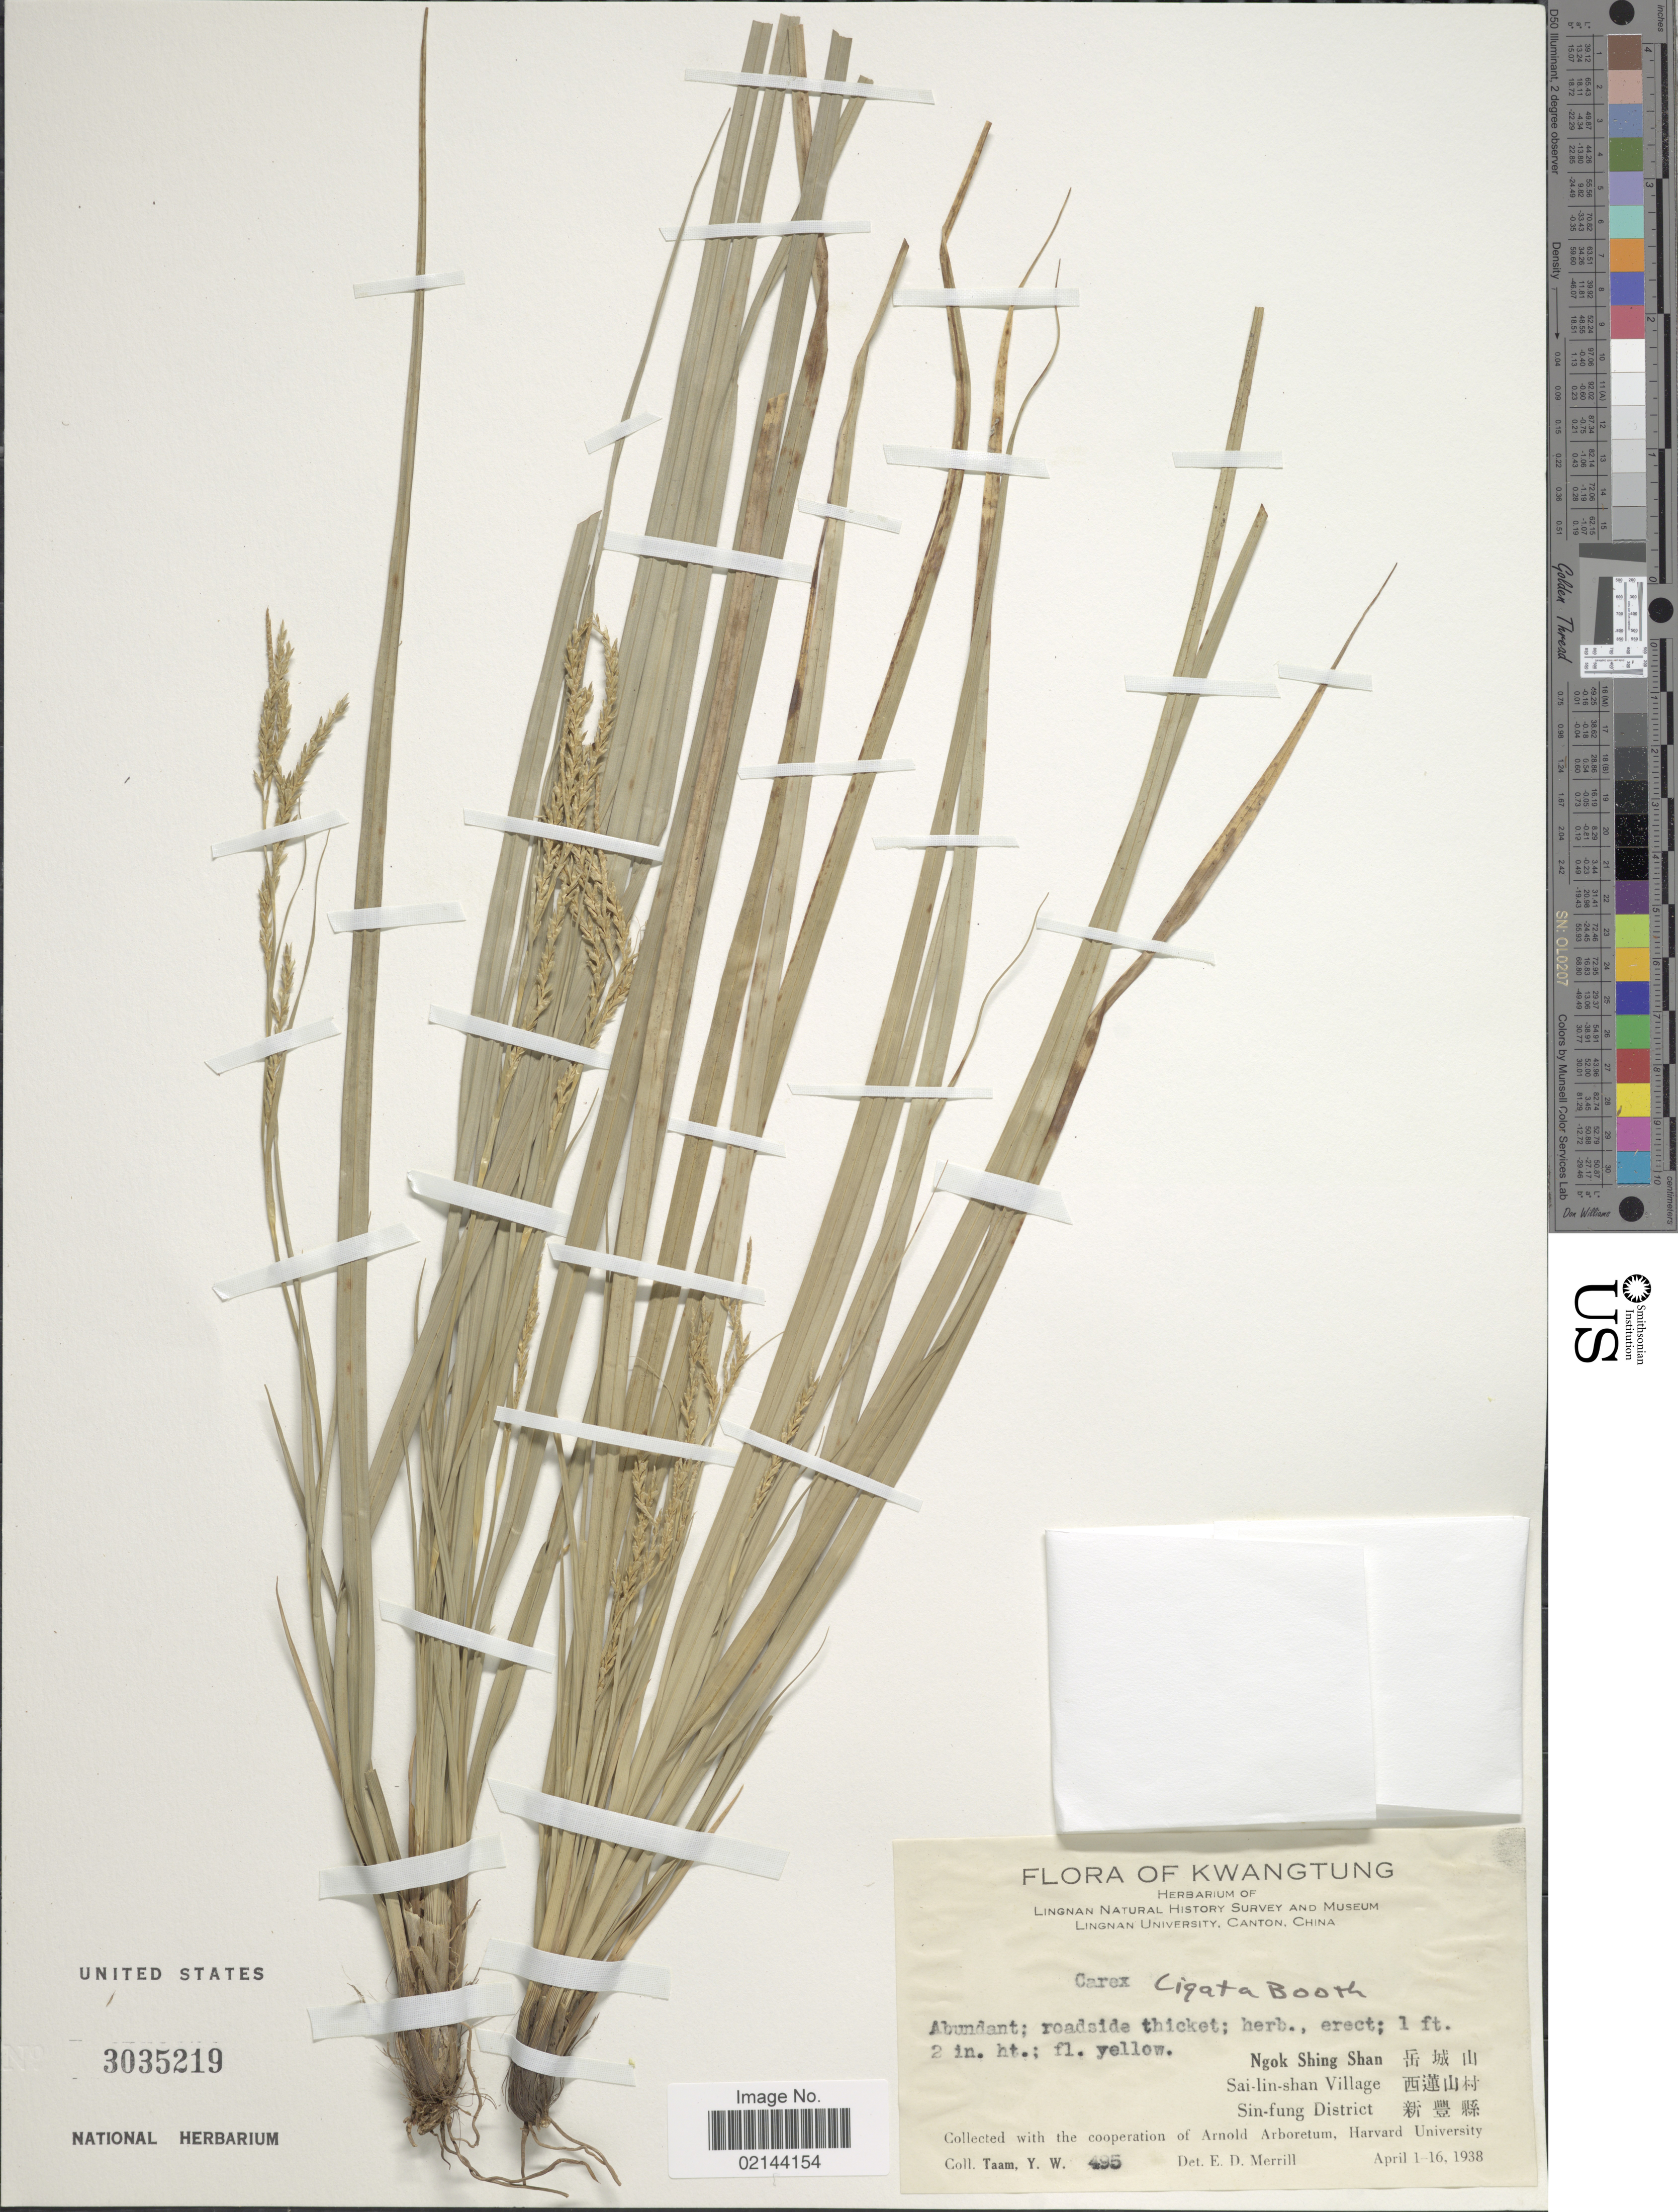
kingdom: Plantae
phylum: Tracheophyta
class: Liliopsida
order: Poales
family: Cyperaceae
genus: Carex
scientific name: Carex ligata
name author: Boott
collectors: Y. W. Taam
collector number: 495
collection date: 1938-04-01/1938-04-16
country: China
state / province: Guangdong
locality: Kwangtung, Ngok Shing Shan, Sai-plin-shan village, Sin-fung District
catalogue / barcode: US 3035219